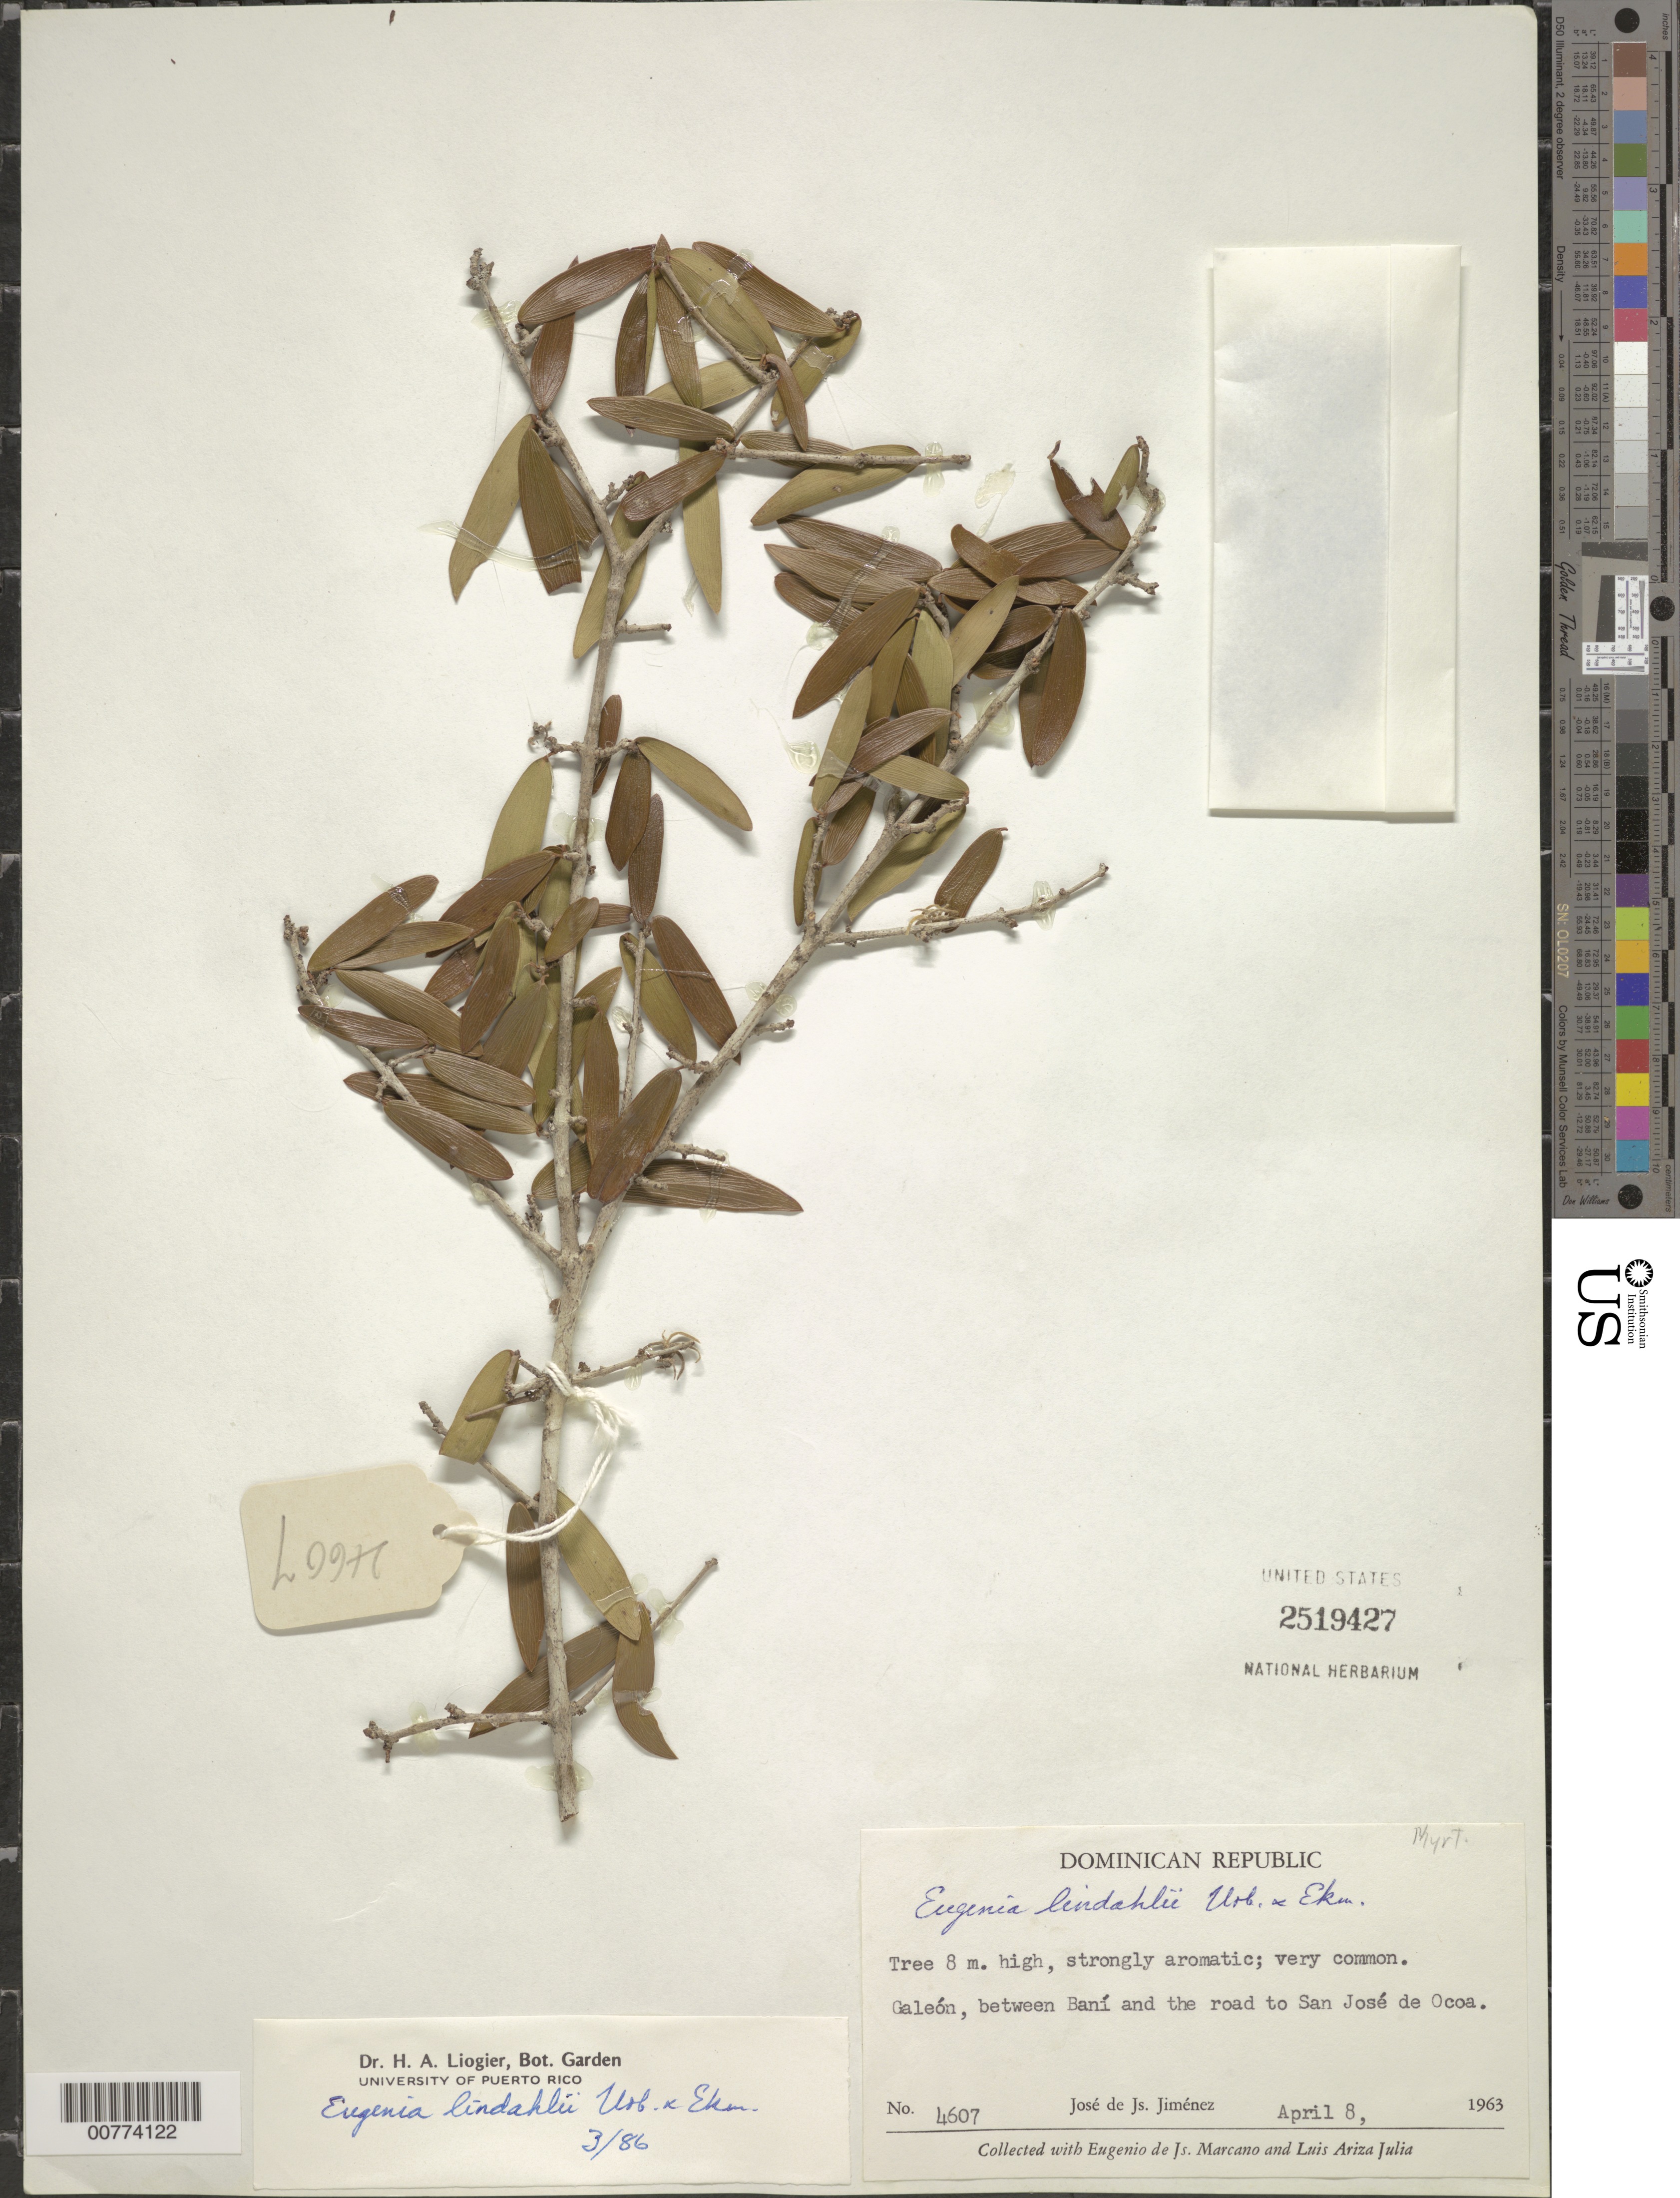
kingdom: Plantae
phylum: Tracheophyta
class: Magnoliopsida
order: Myrtales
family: Myrtaceae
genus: Eugenia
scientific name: Eugenia lindahlii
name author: Urb. & Ekman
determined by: Liogier, Alain H.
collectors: J. J. Jiménez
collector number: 4607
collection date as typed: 08 Apr 1963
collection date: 1963-04-08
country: Dominican Republic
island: Hispaniola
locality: Galeón, between Baní and the road to San José de Ocoa.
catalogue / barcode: US 2519427